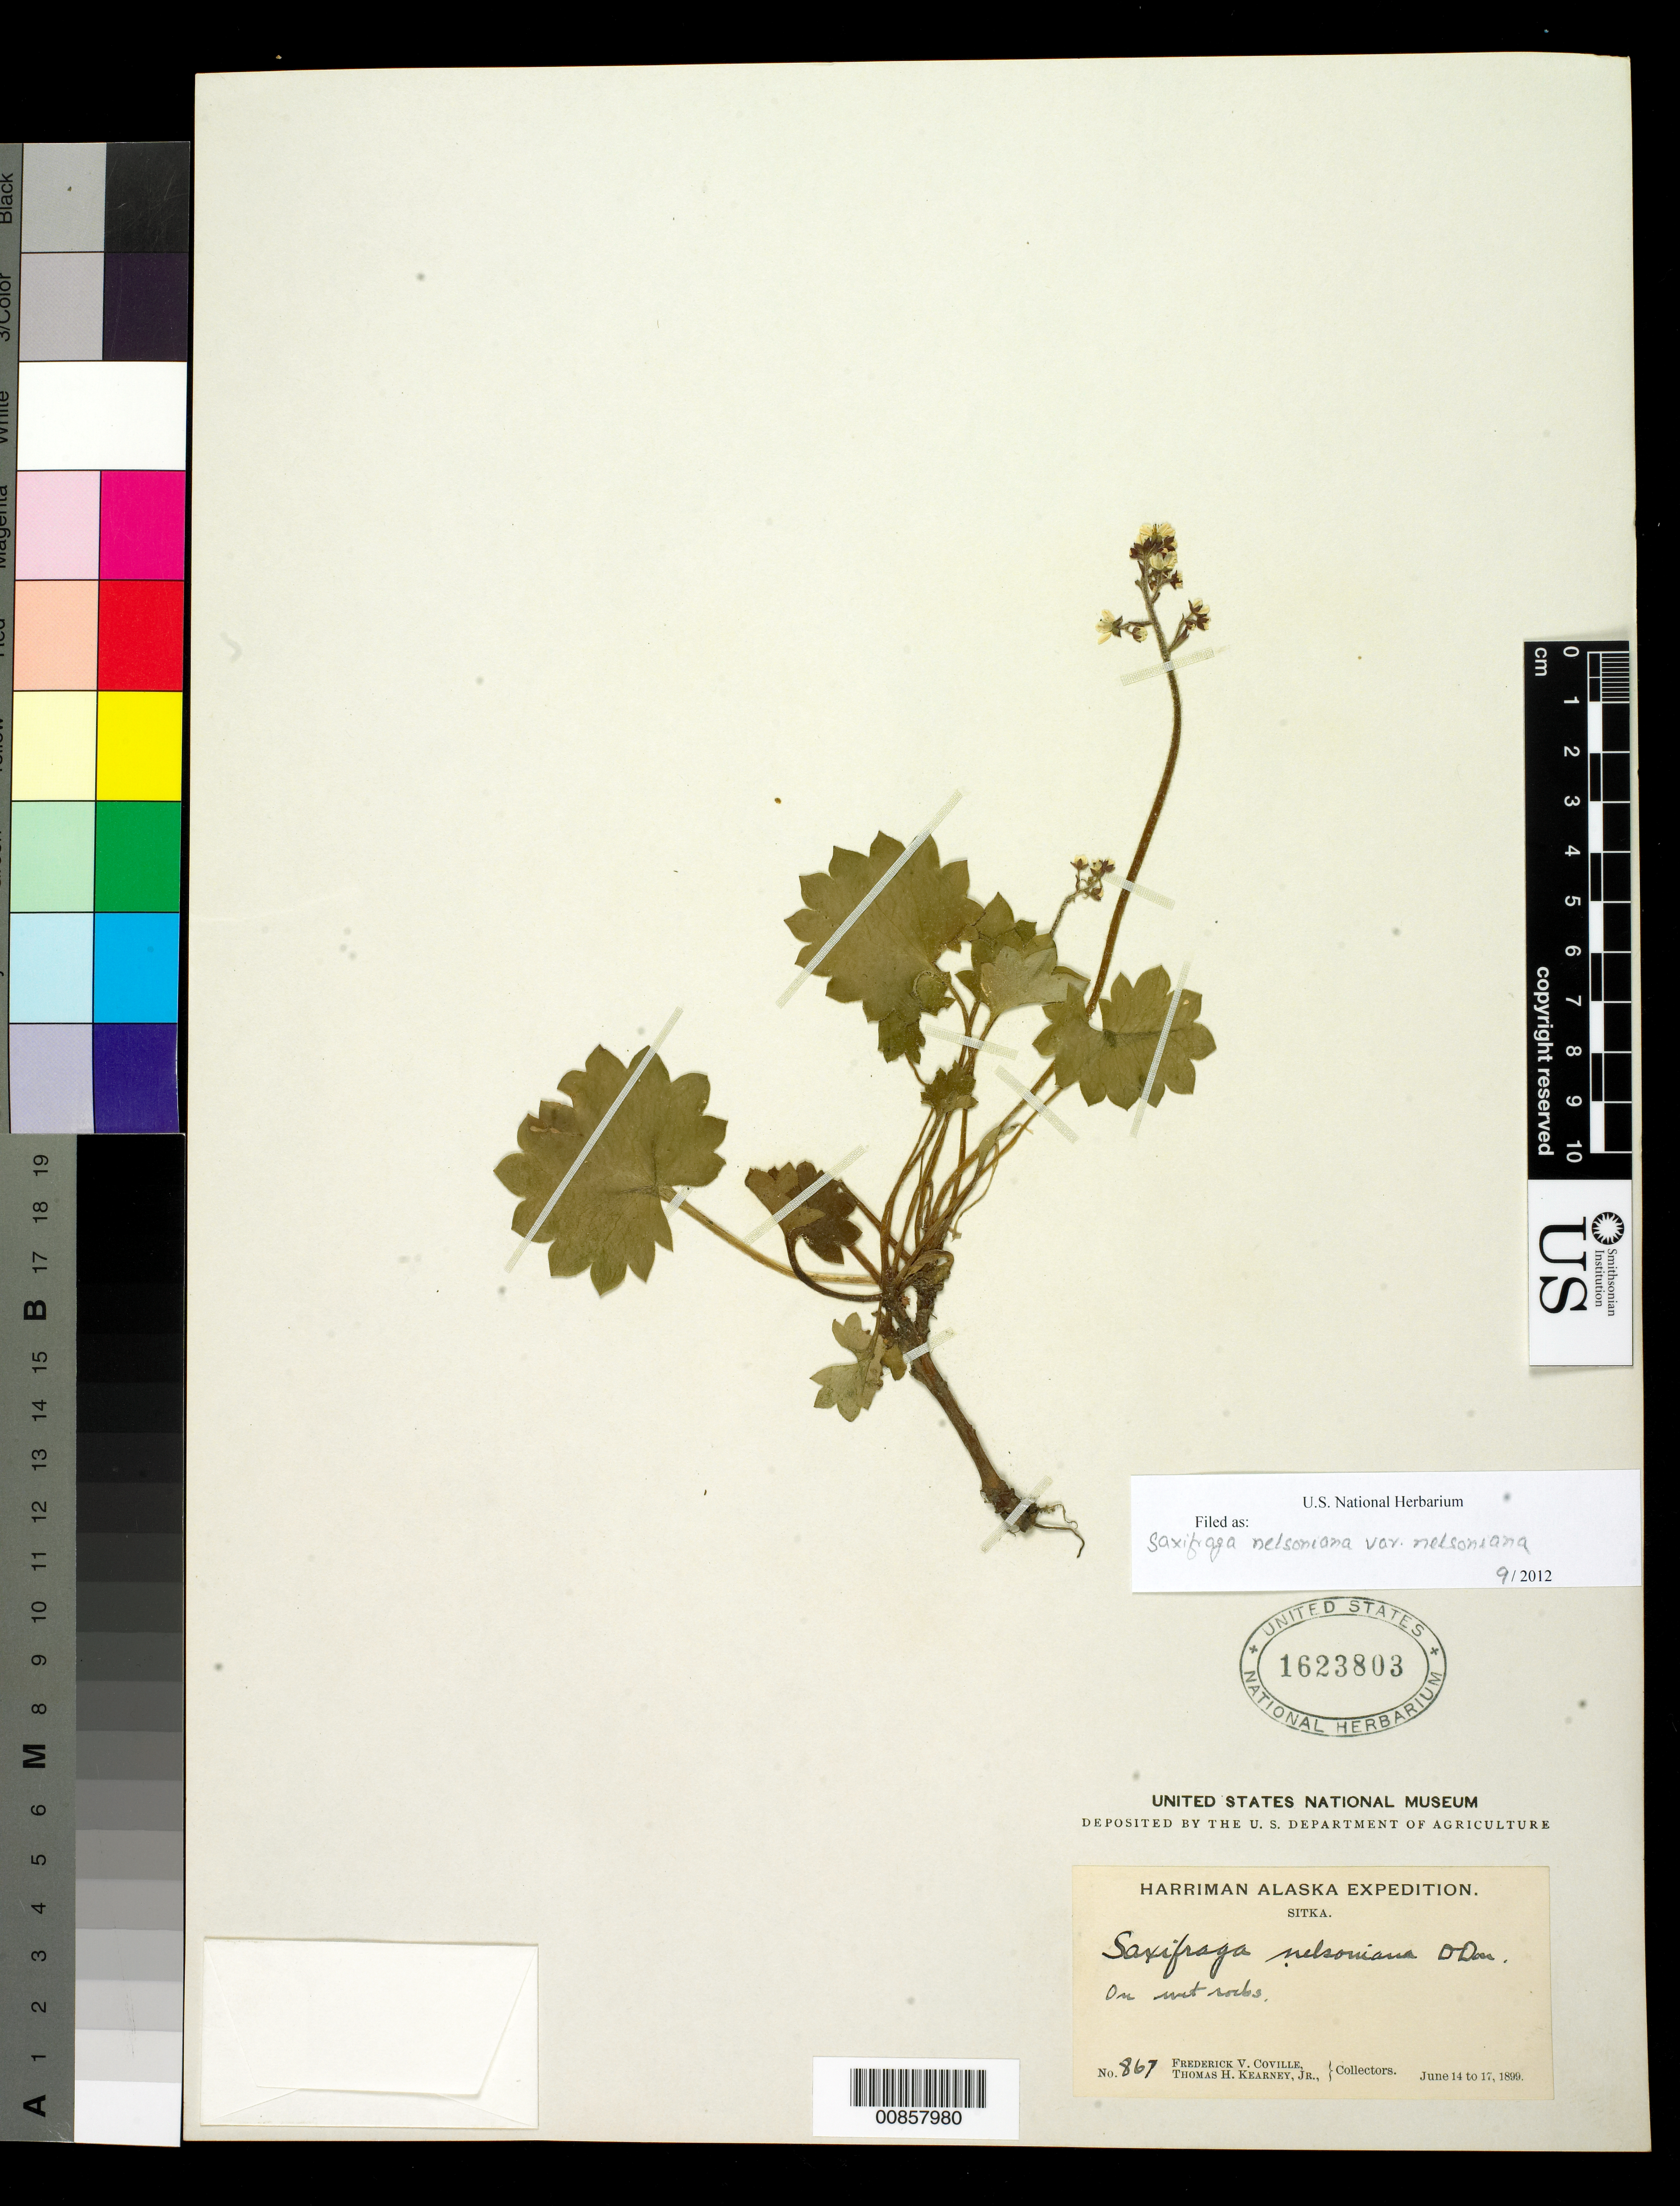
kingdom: Plantae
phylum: Tracheophyta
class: Magnoliopsida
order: Saxifragales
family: Saxifragaceae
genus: Micranthes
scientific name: Micranthes nelsoniana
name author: (D. Don) Small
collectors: F. V. Coville & T. H. Kearney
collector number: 867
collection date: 1899-06-14/1899-06-17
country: United States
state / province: Alaska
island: Baranof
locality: Sitka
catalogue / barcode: US 1623803